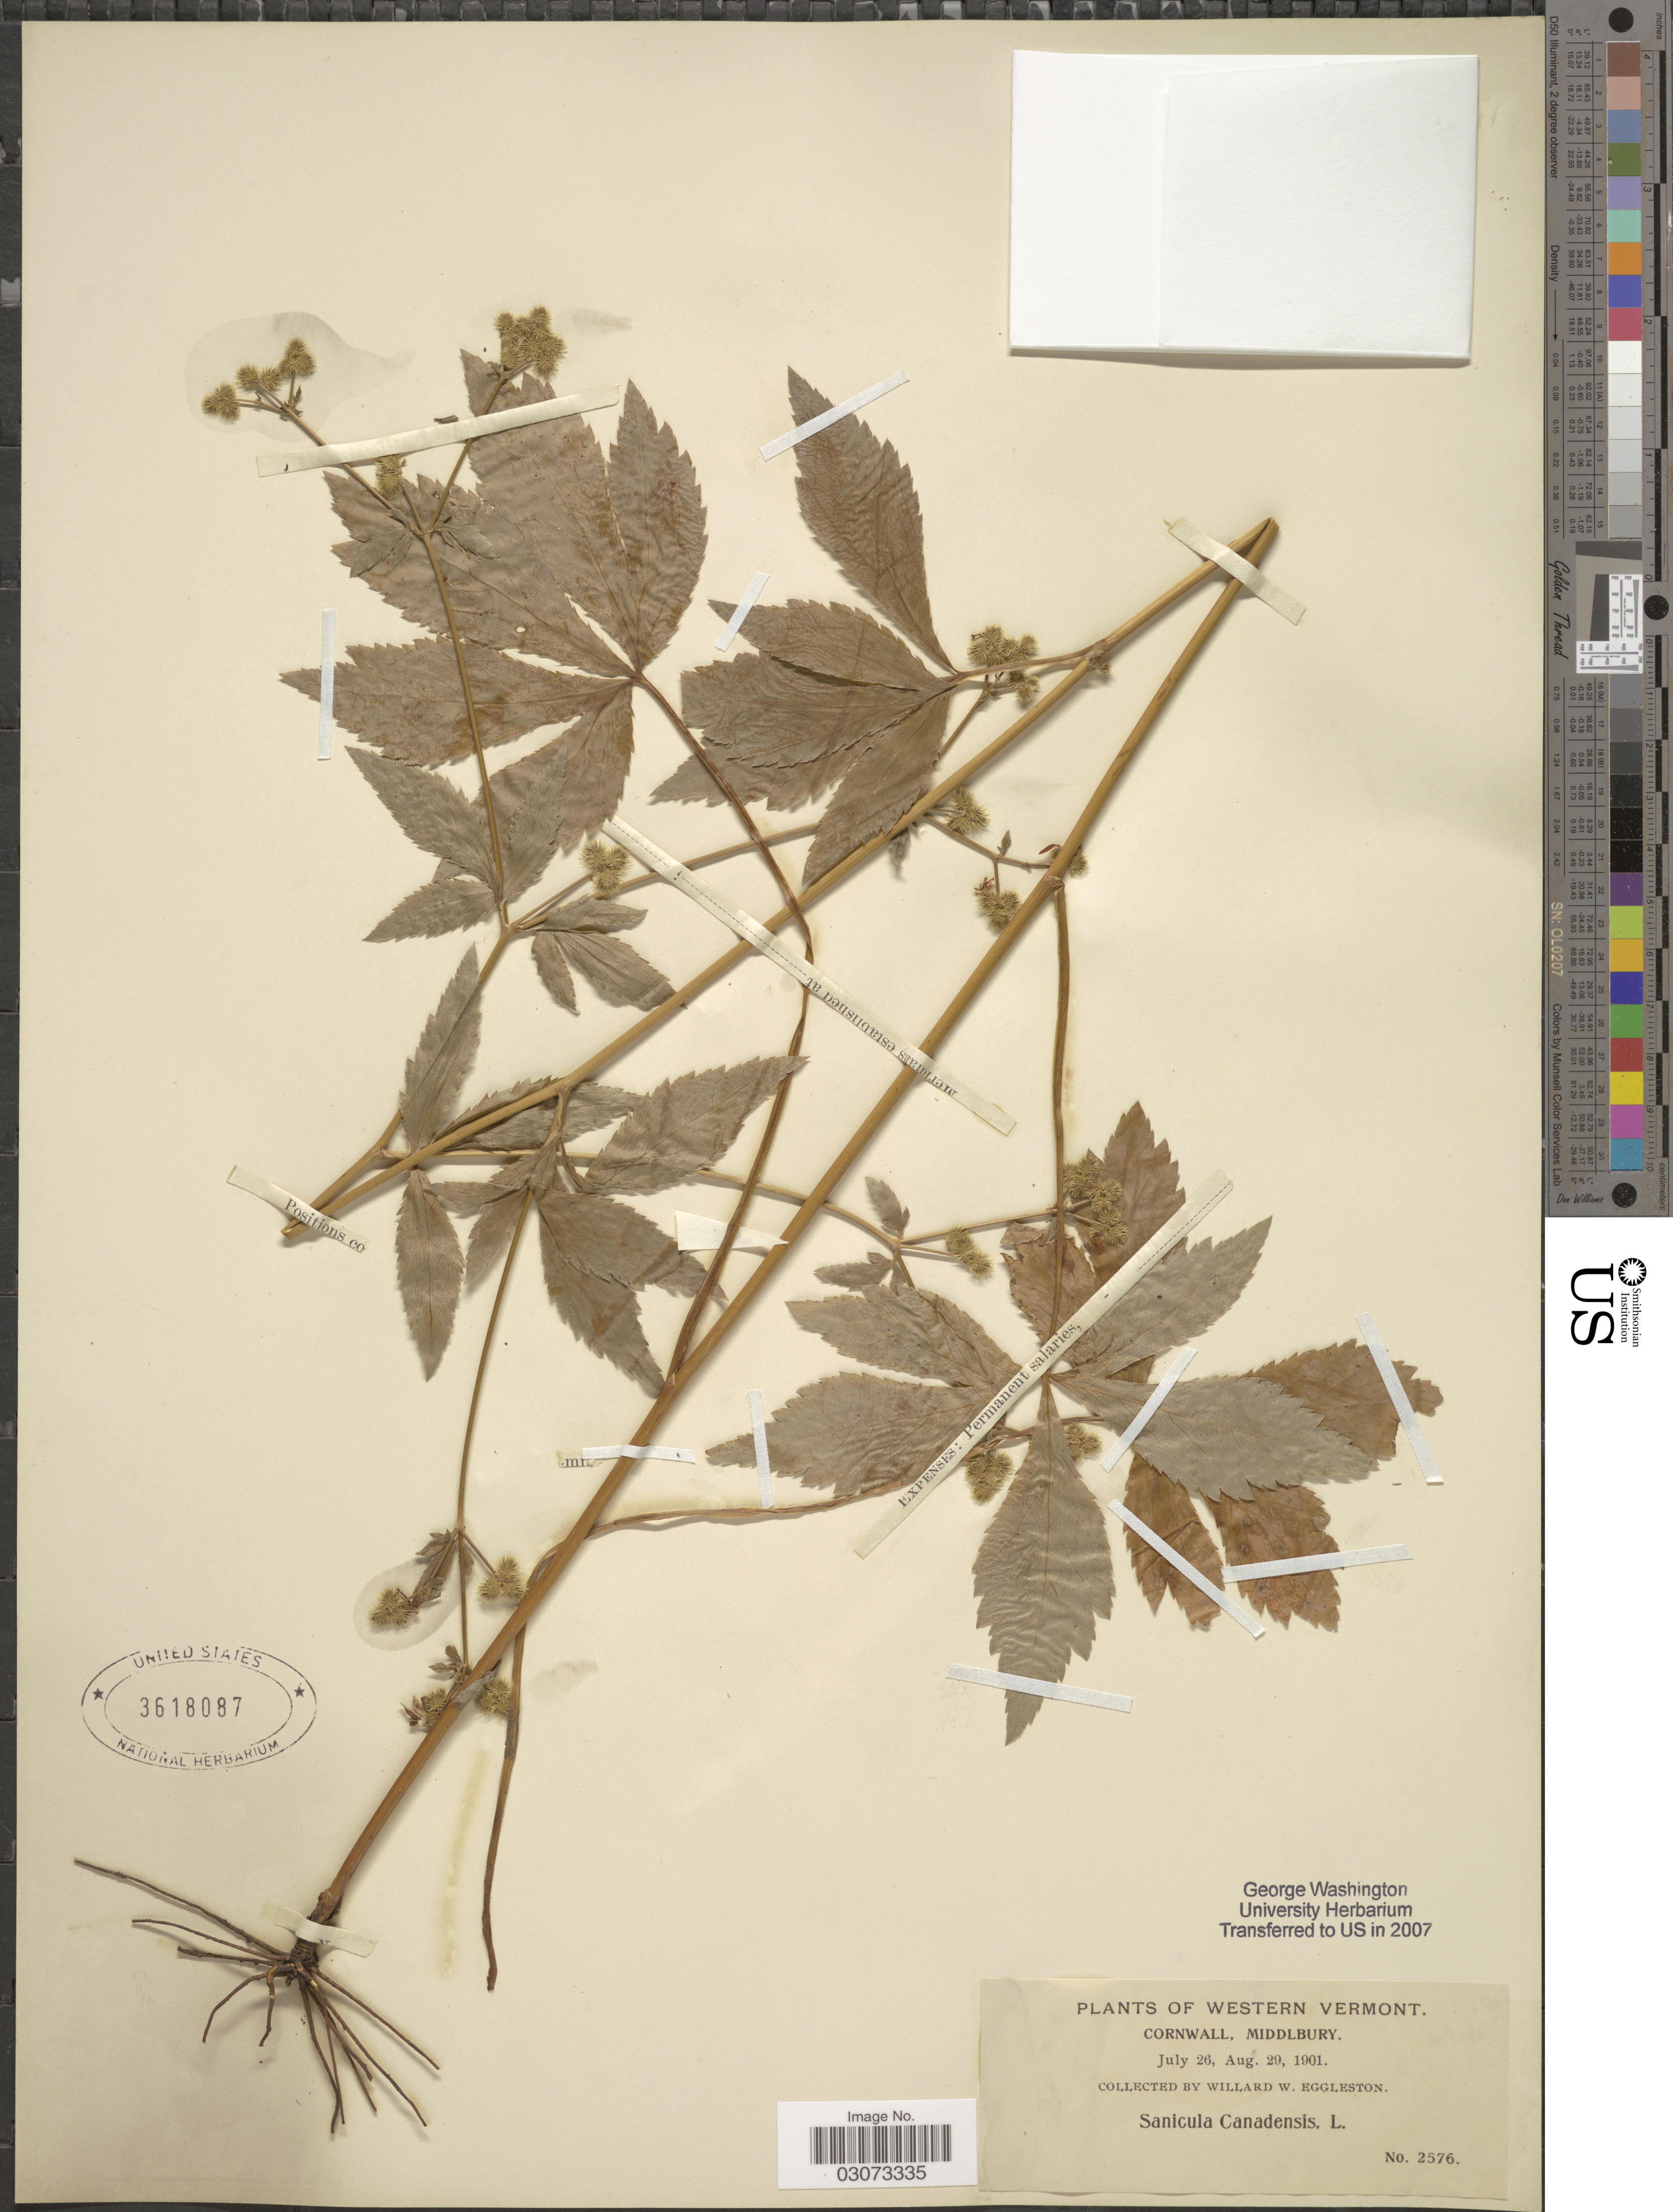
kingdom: Plantae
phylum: Tracheophyta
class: Magnoliopsida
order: Apiales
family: Apiaceae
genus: Sanicula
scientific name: Sanicula canadensis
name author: L.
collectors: W. W. Eggleston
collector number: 2576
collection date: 1901-07-26/1901-08-29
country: United States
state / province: Vermont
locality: Western Vermont, Cornwall, Middlbury.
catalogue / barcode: US 3618087